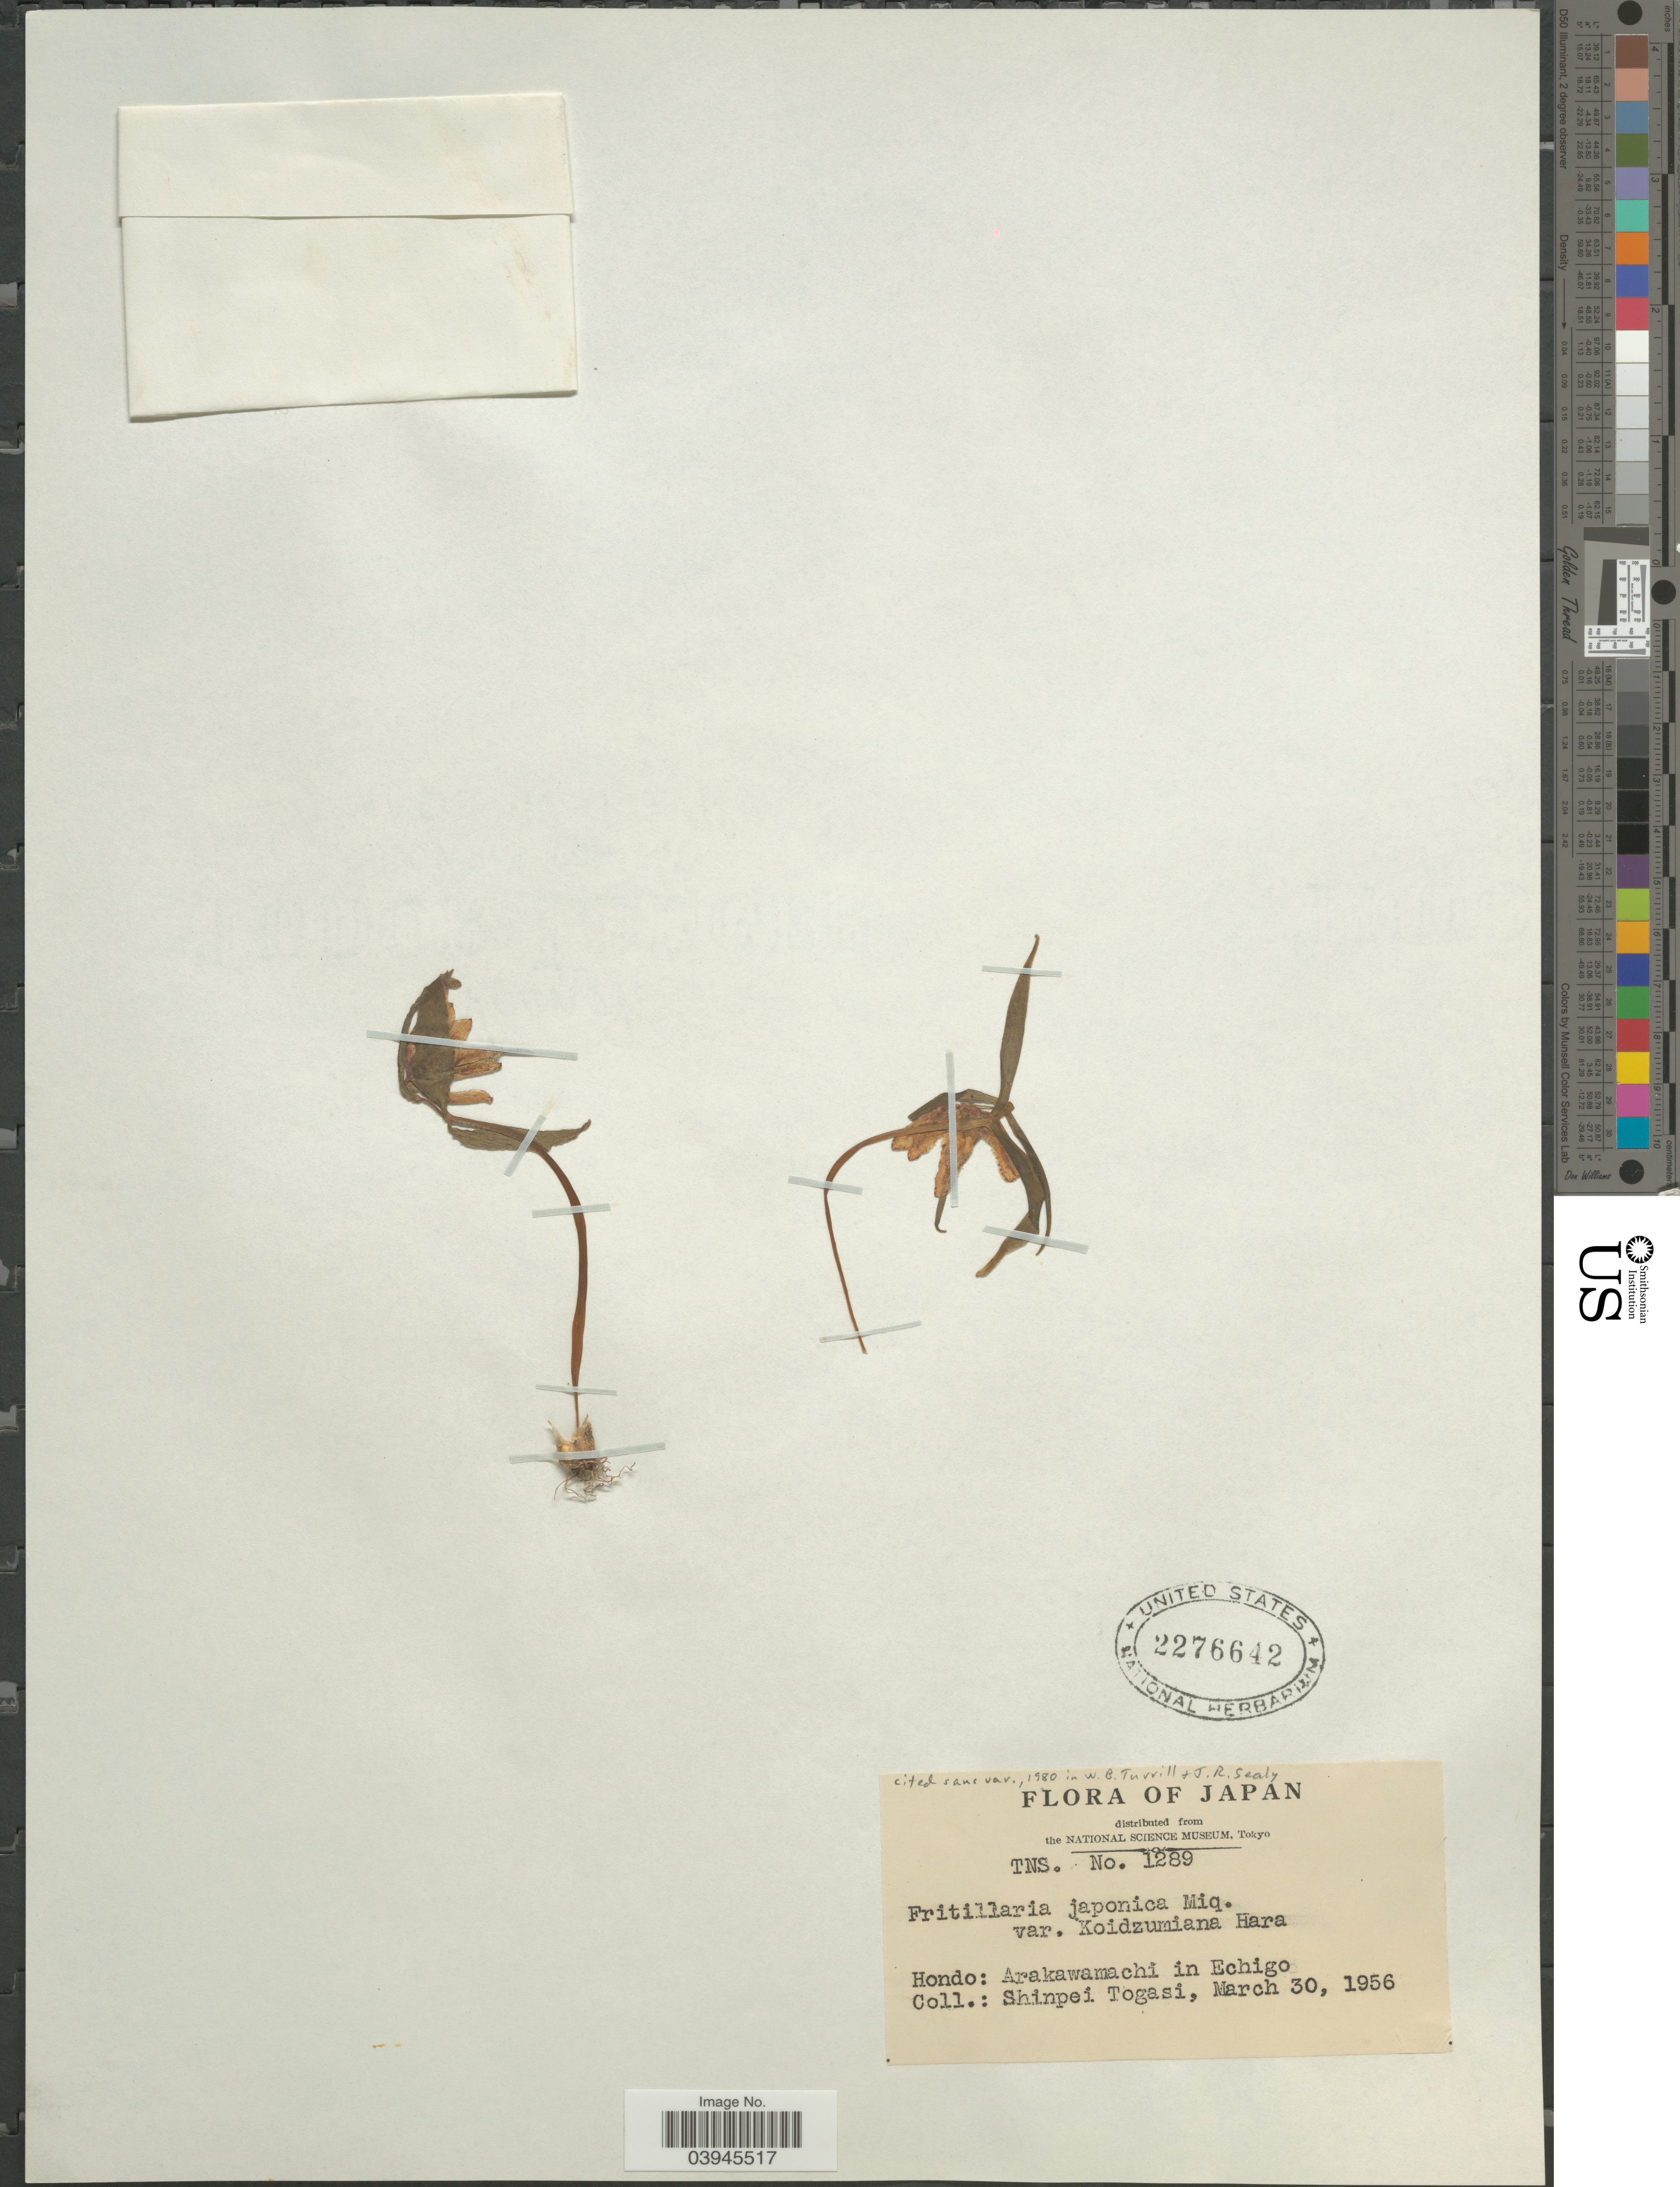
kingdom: Plantae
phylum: Tracheophyta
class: Liliopsida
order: Liliales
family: Liliaceae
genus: Fritillaria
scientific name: Fritillaria japonica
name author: Miq.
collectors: S. Togasi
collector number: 1289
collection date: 1956-03-30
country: Japan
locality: Hondo: Arakawamachi in Echigo.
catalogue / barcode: US 2276642